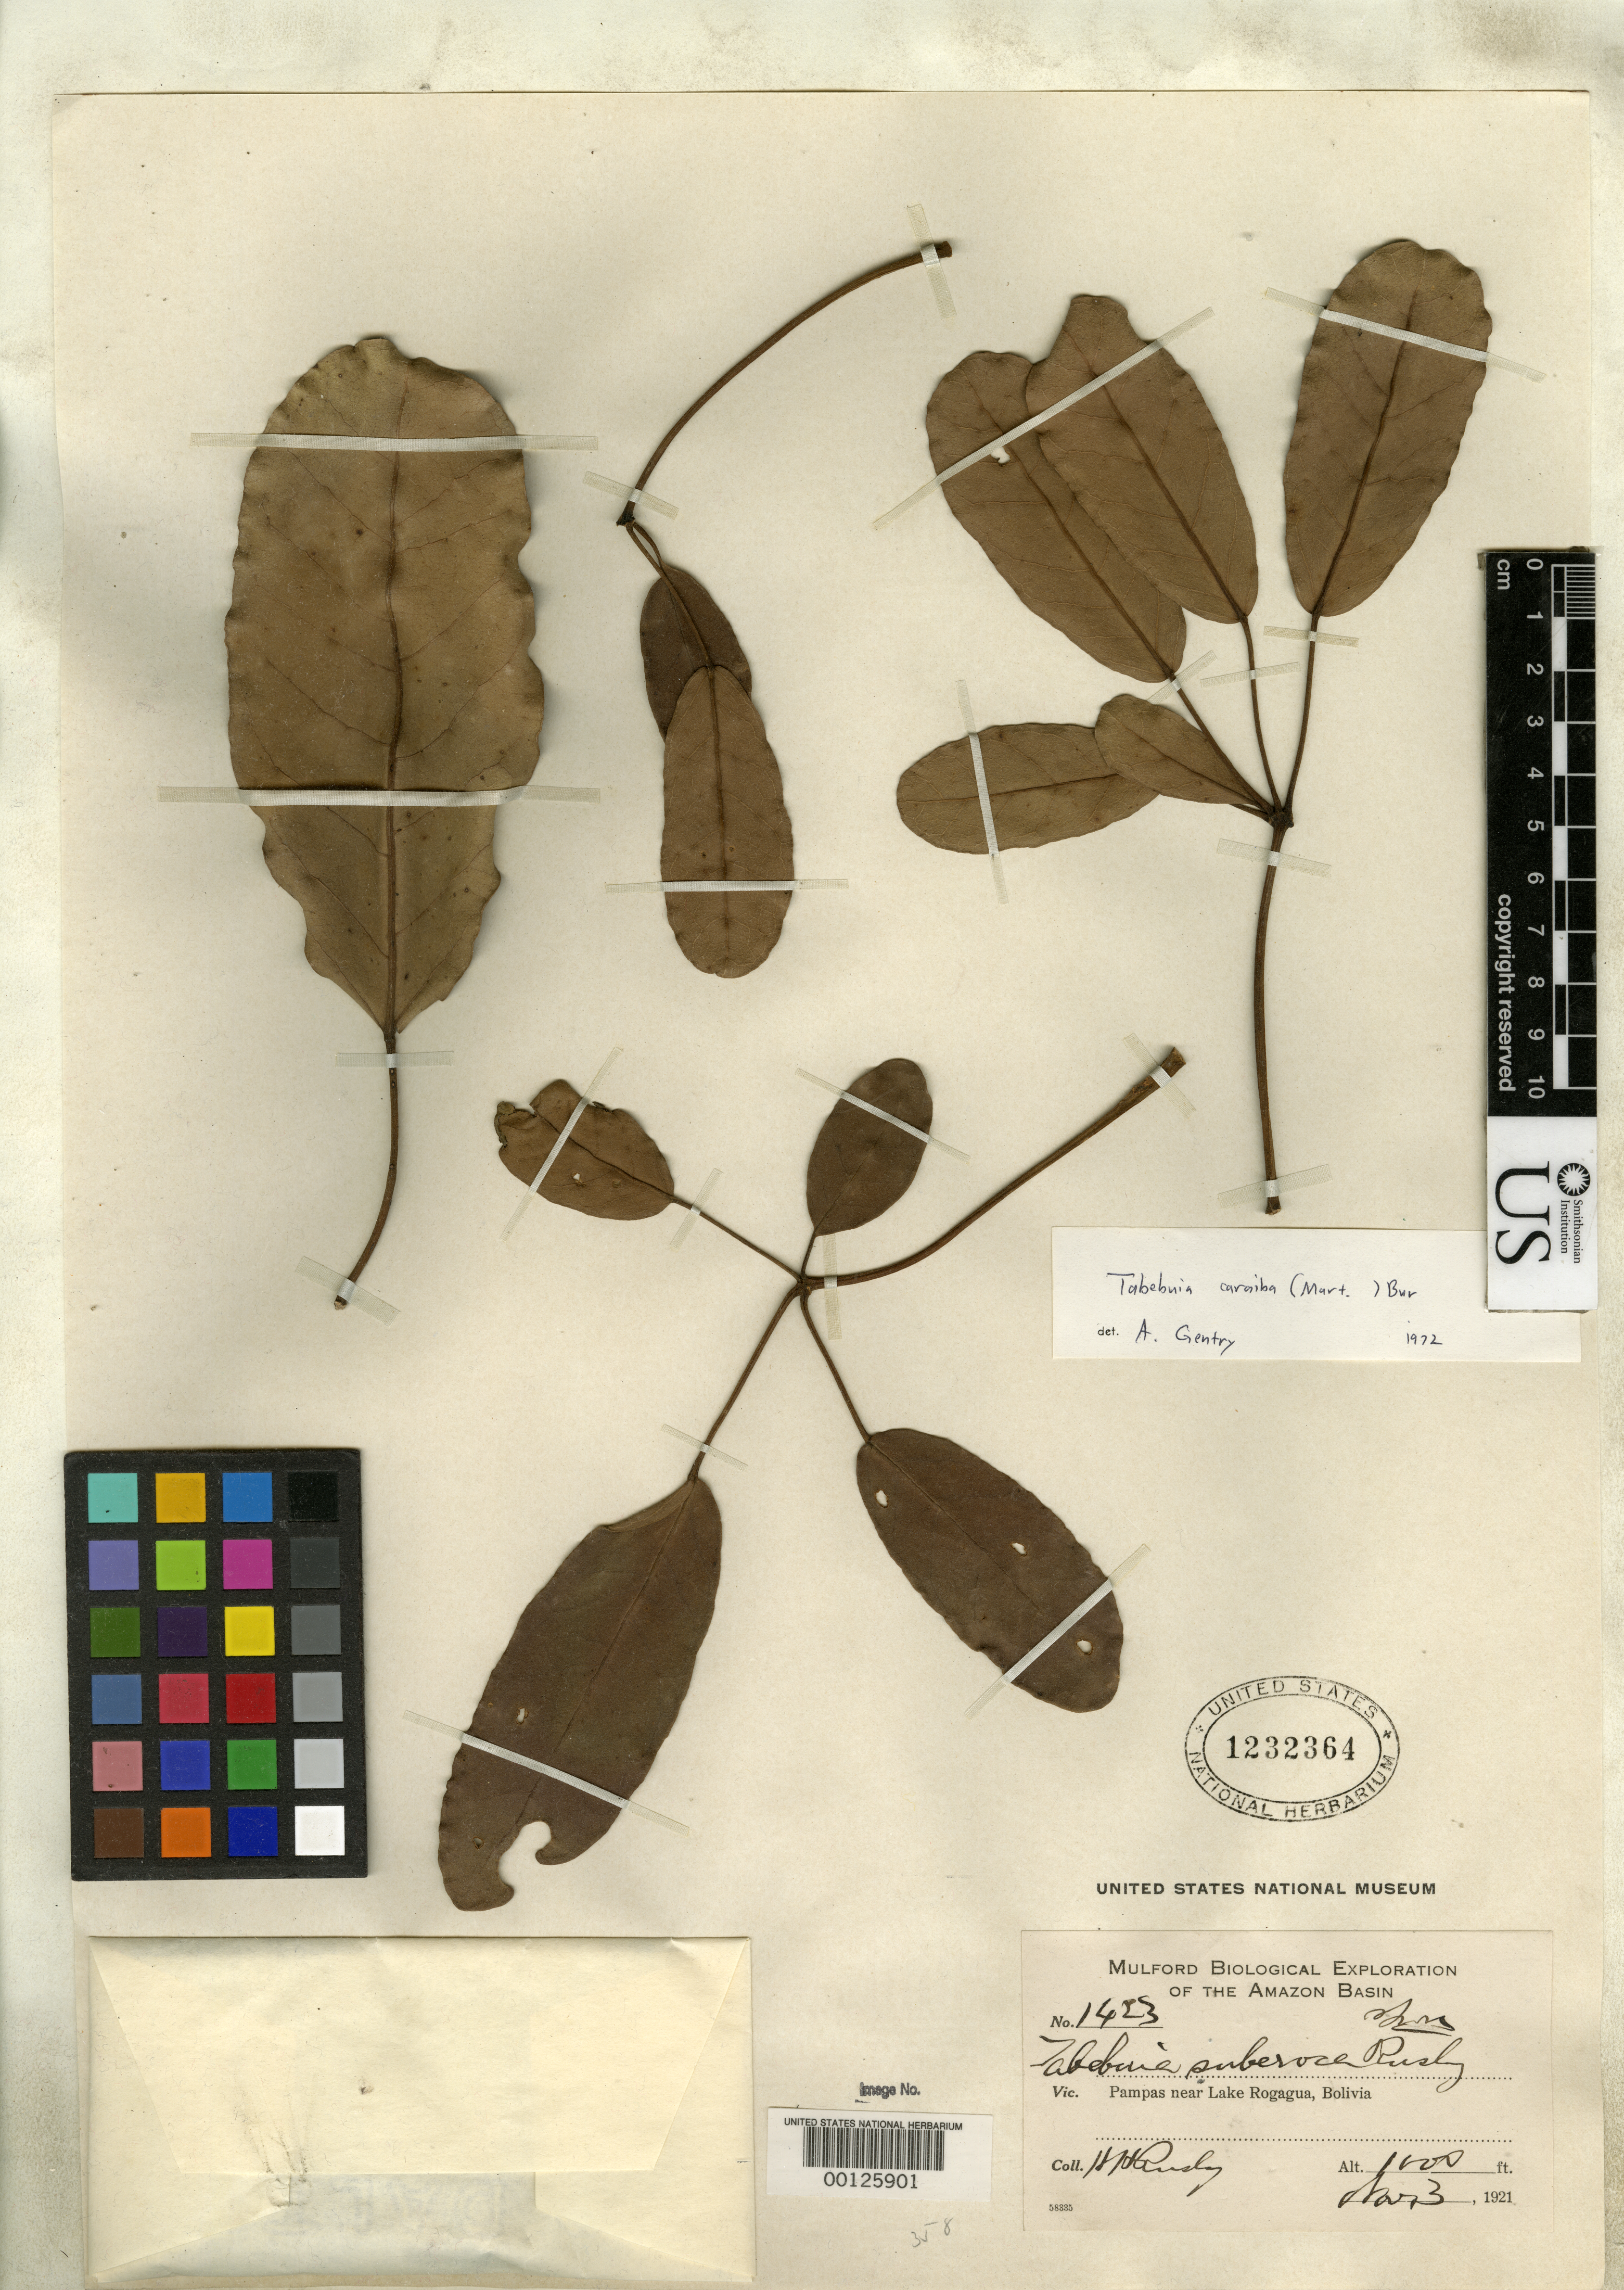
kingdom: Plantae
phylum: Tracheophyta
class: Magnoliopsida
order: Lamiales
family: Bignoniaceae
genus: Tabebuia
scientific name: Tabebuia suberosa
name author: Rusby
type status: Isotype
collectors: H. H. Rusby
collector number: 1423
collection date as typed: Nov. 3, 1921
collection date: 1921-11-03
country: Bolivia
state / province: Beni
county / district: José Ballivián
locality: Pampas near Lake Rogagua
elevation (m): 305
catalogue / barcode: US 1232364